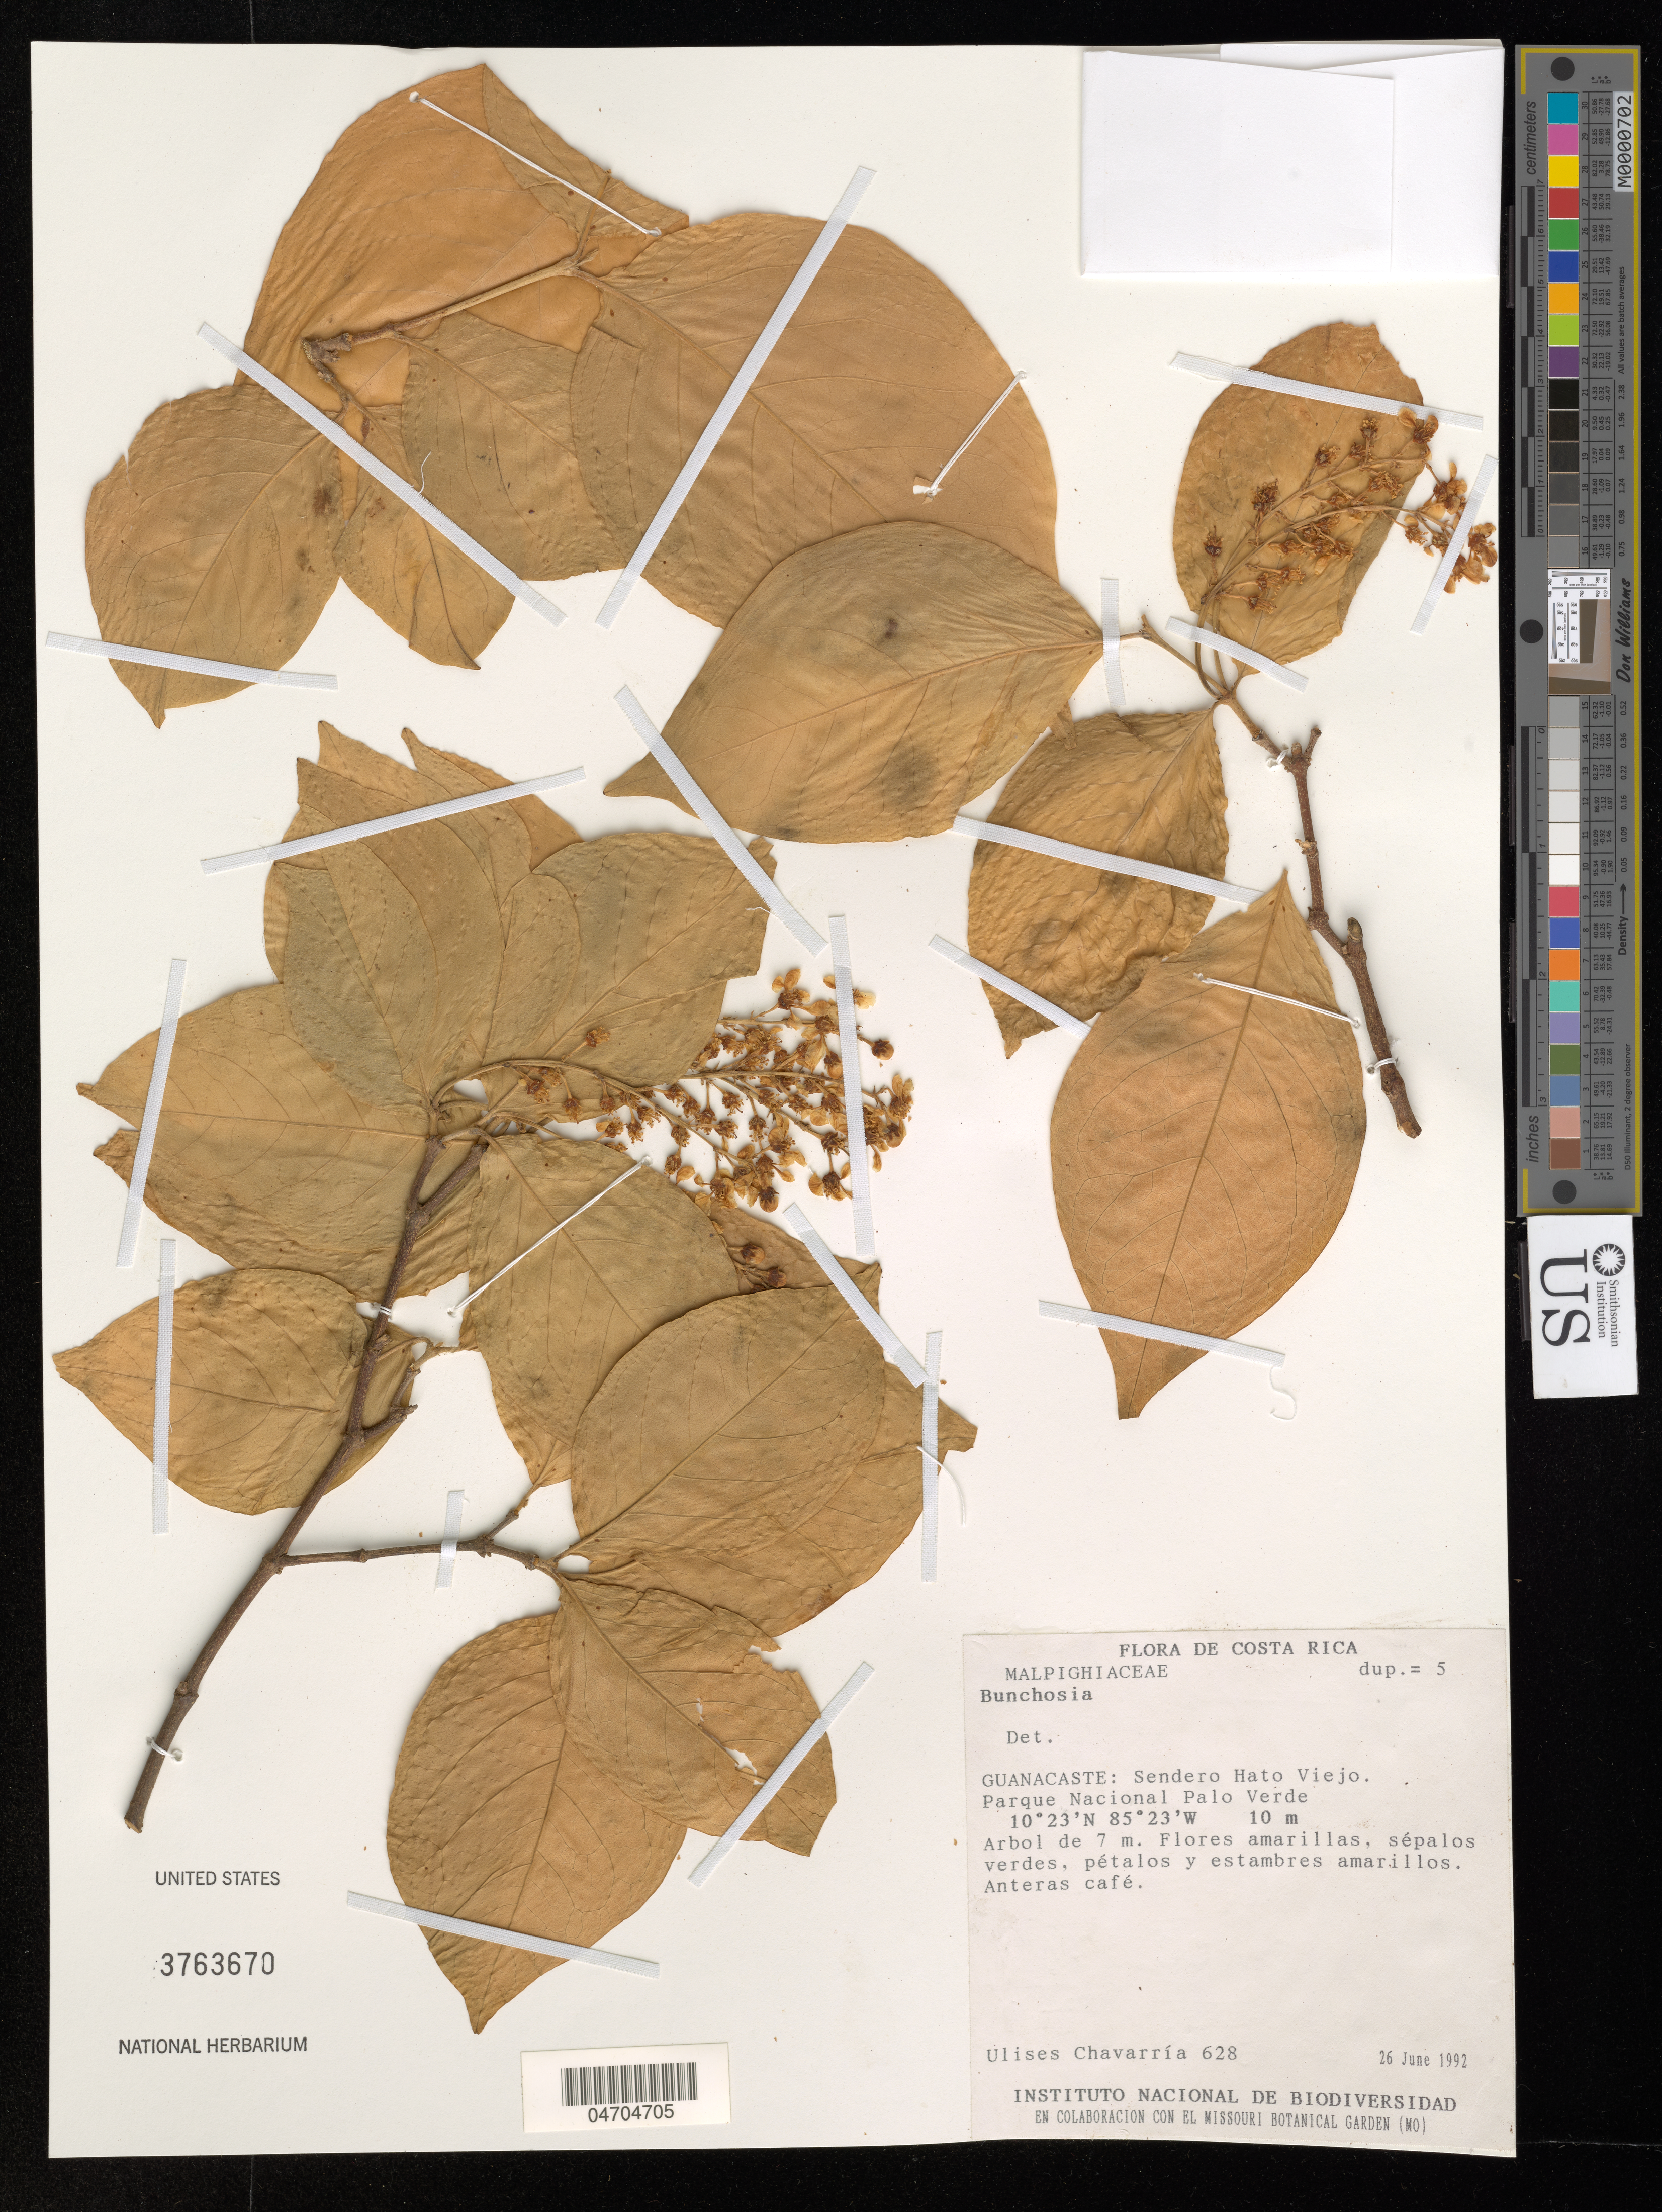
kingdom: Plantae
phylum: Tracheophyta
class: Magnoliopsida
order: Malpighiales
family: Malpighiaceae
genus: Bunchosia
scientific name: Bunchosia sp.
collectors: U. Chavarria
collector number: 628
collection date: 1992-06-26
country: Costa Rica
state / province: Guanacaste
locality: Sendero Hato Viejo. Parque Nacional Palo Verde.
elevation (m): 10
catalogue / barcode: US 3763670